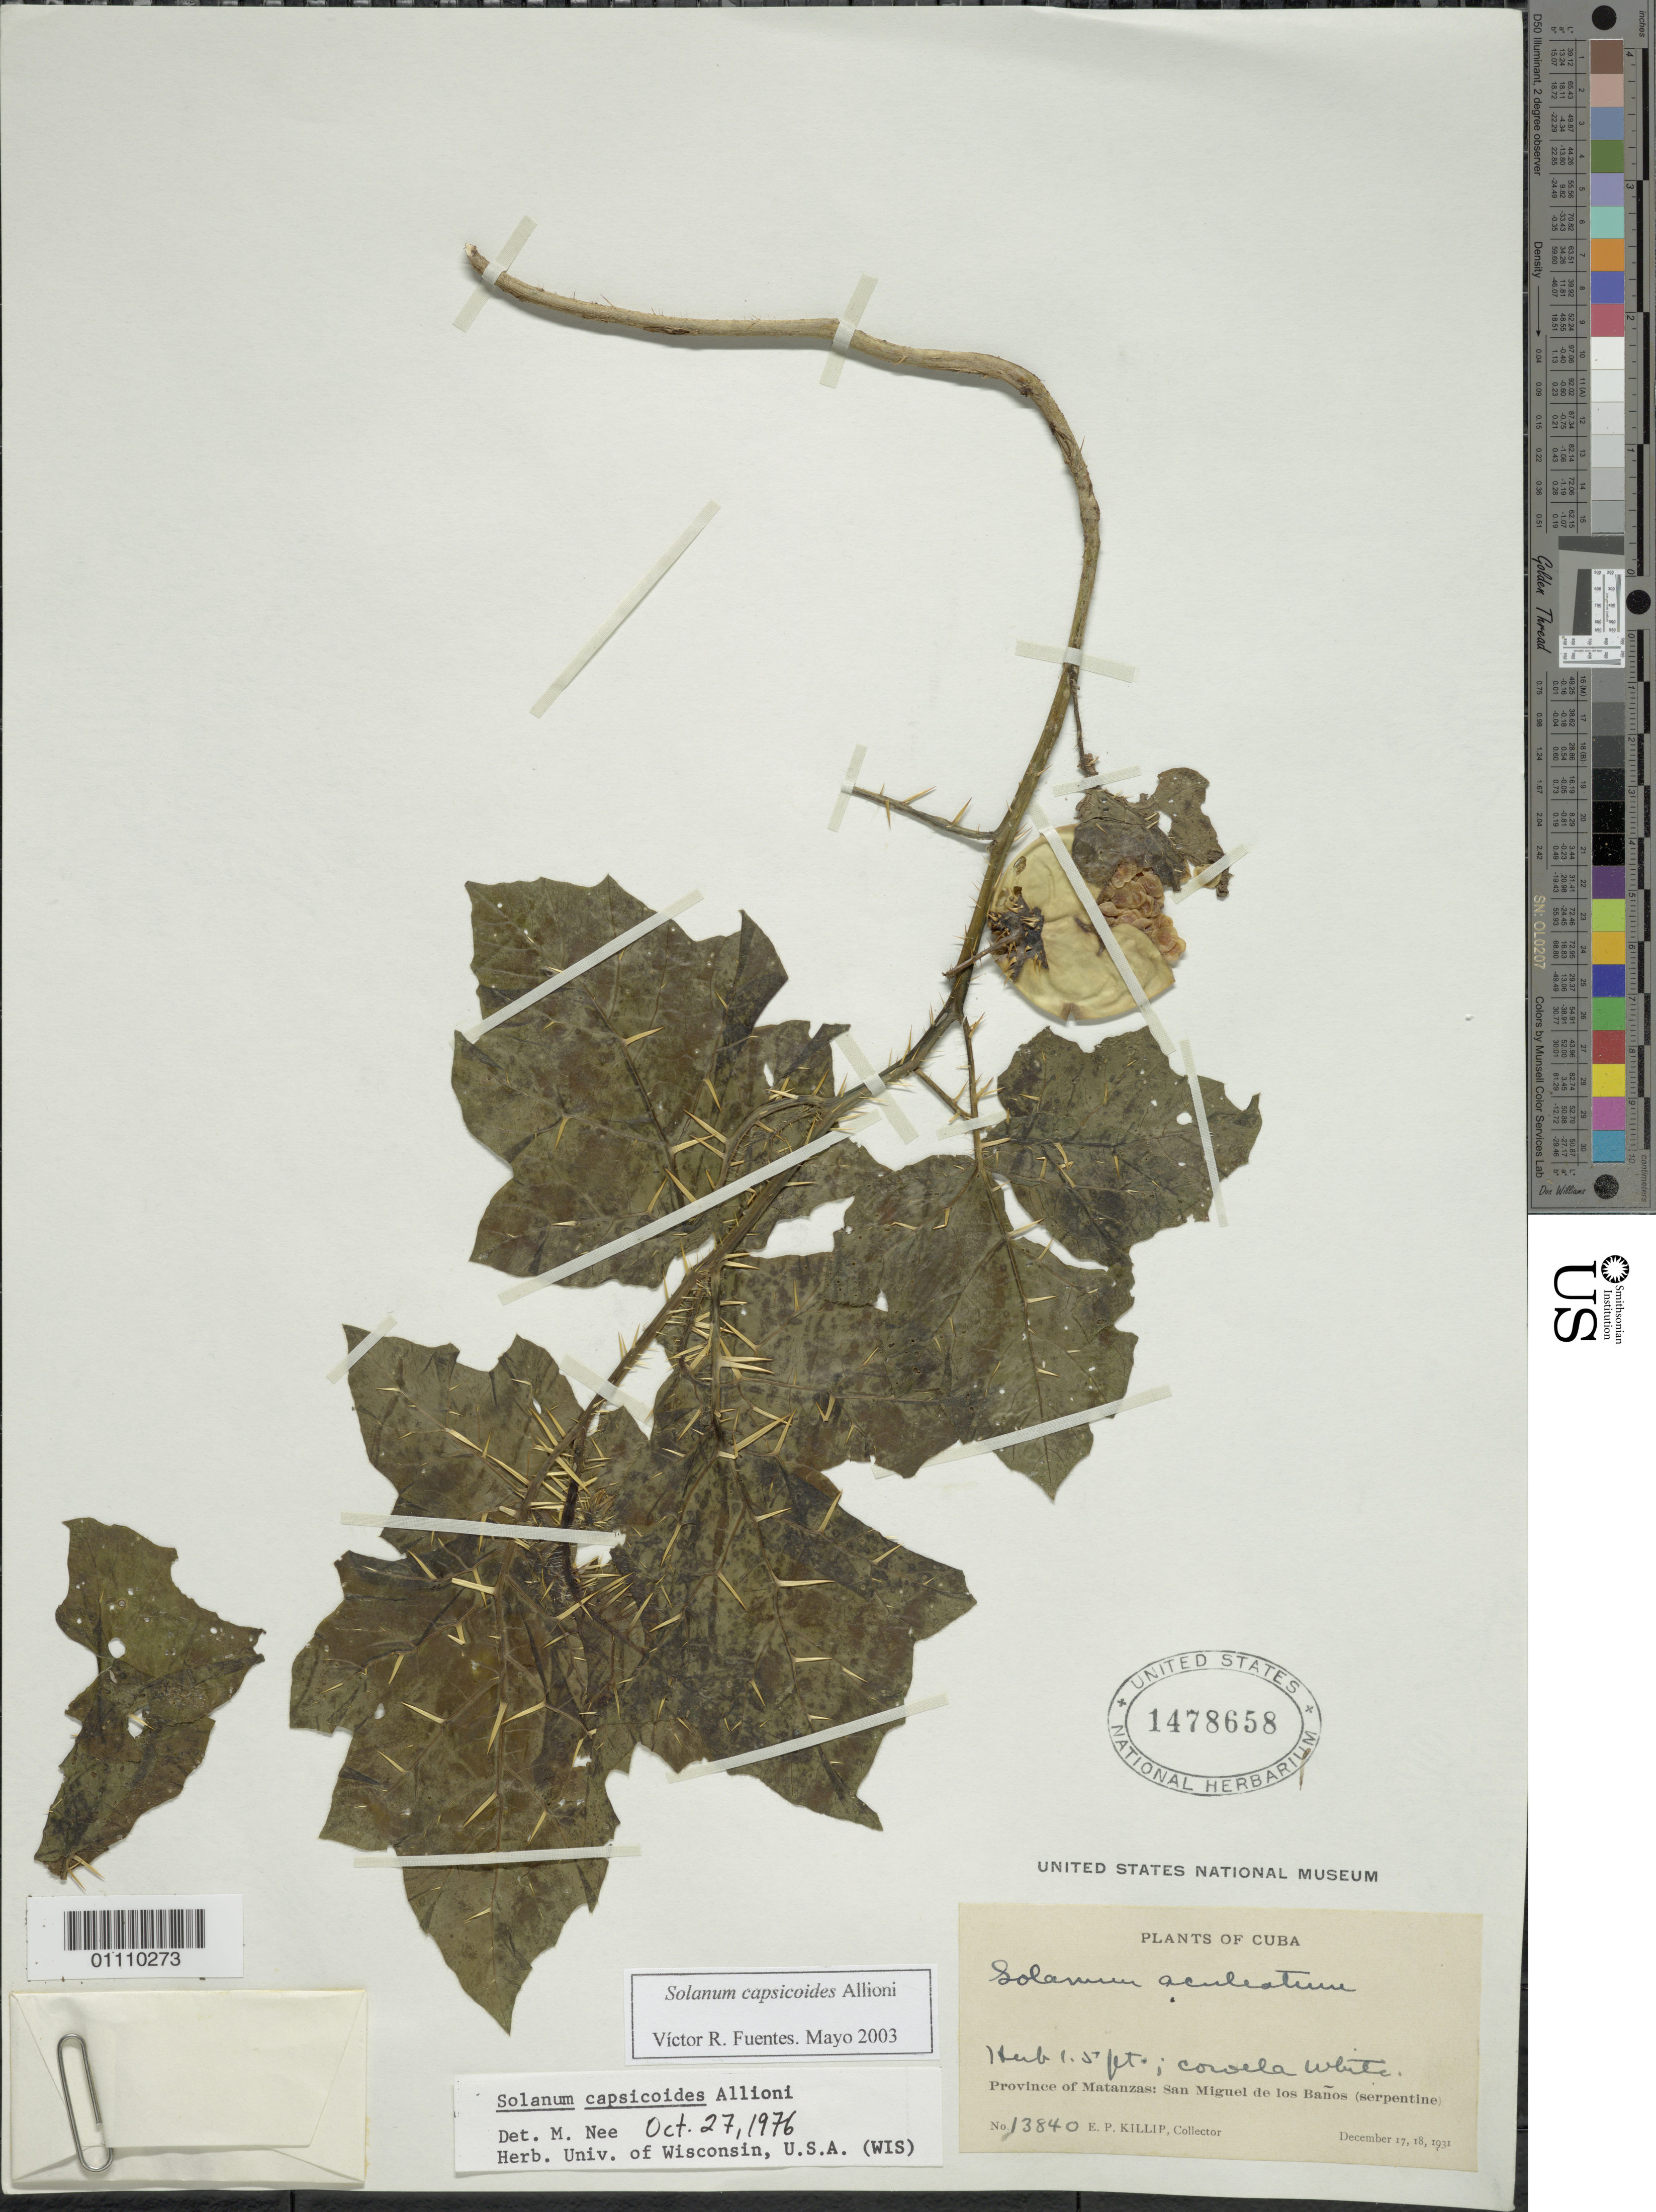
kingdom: Plantae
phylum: Tracheophyta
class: Magnoliopsida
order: Solanales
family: Solanaceae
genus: Solanum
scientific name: Solanum capsicoides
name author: All.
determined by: Fuentes, V. R.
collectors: E. P. Killip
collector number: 13840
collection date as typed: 17 Dec 1931 and 18 Dec 1931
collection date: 1931-12-17,1931-12-18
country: Cuba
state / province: Matanzas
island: Cuba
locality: San Miguel de los Banos (serpentine)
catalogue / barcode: US 1478658